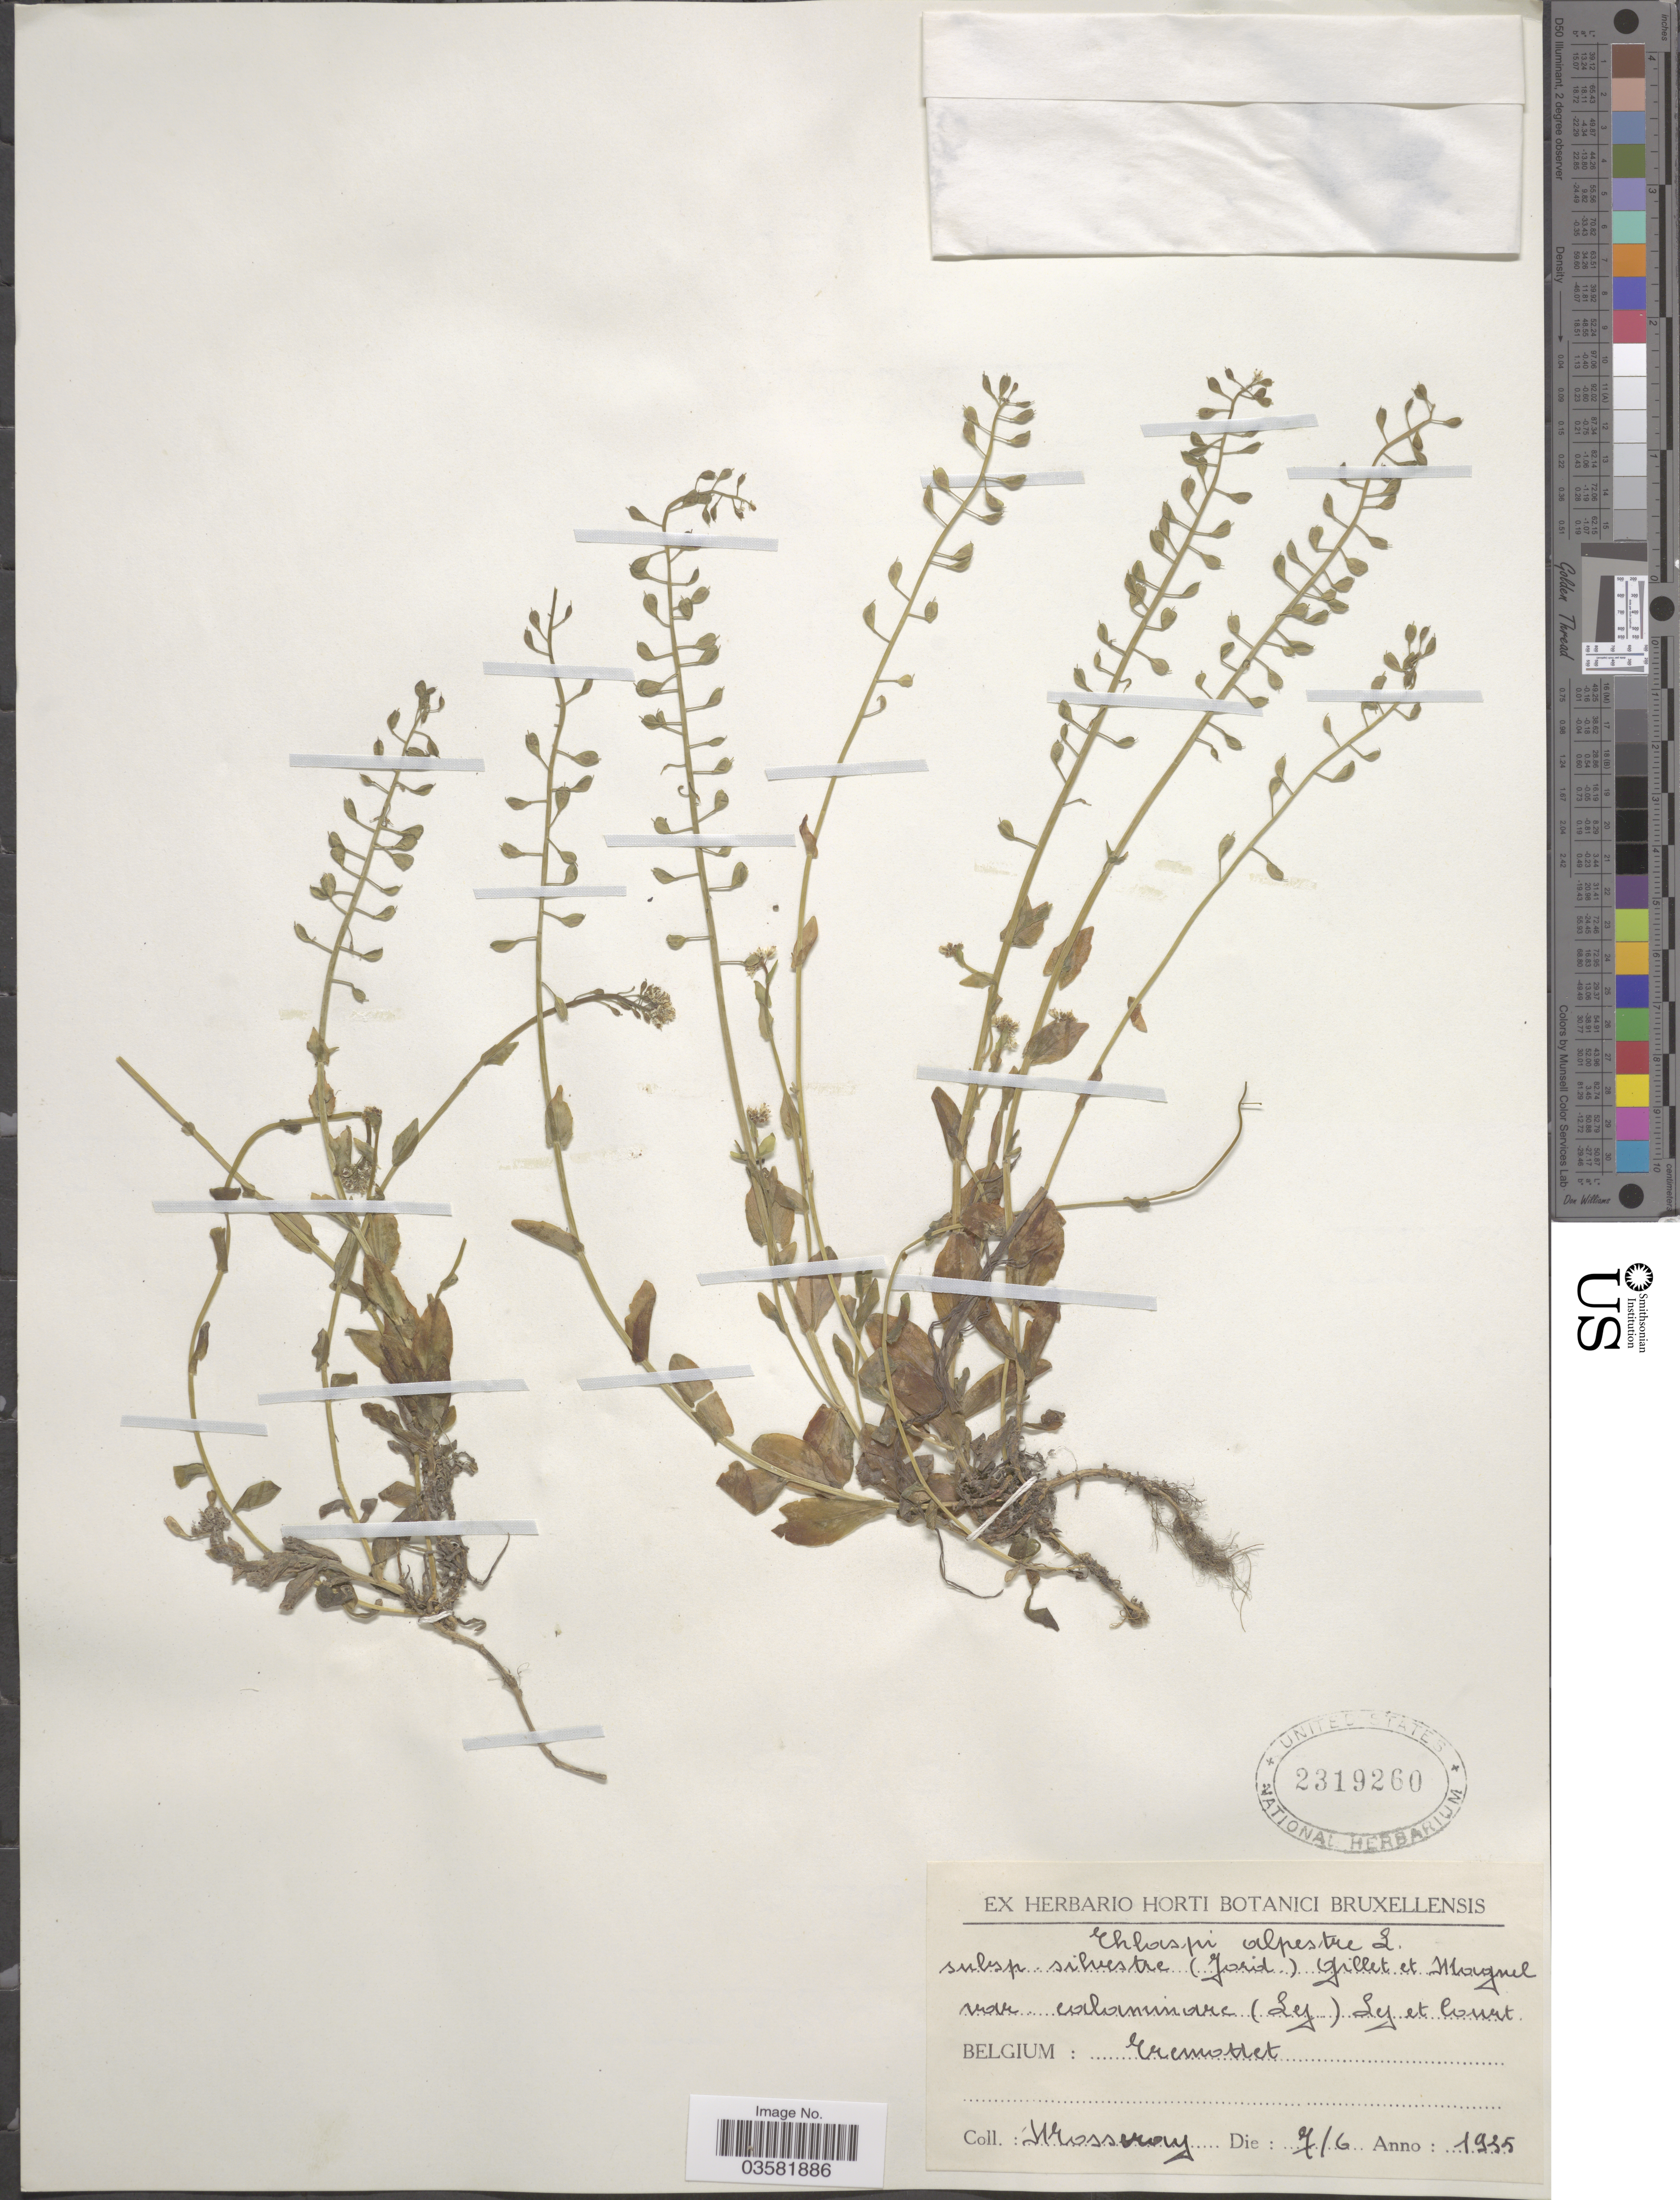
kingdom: Plantae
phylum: Tracheophyta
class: Magnoliopsida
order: Brassicales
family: Brassicaceae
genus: Thlaspi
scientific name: Thlaspi alpestre L. nom. illeg.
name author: L.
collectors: Mosseray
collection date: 1935-06-07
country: Belgium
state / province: Brussels, Capital District of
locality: Tremottet [interpreted].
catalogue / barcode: US 2319260